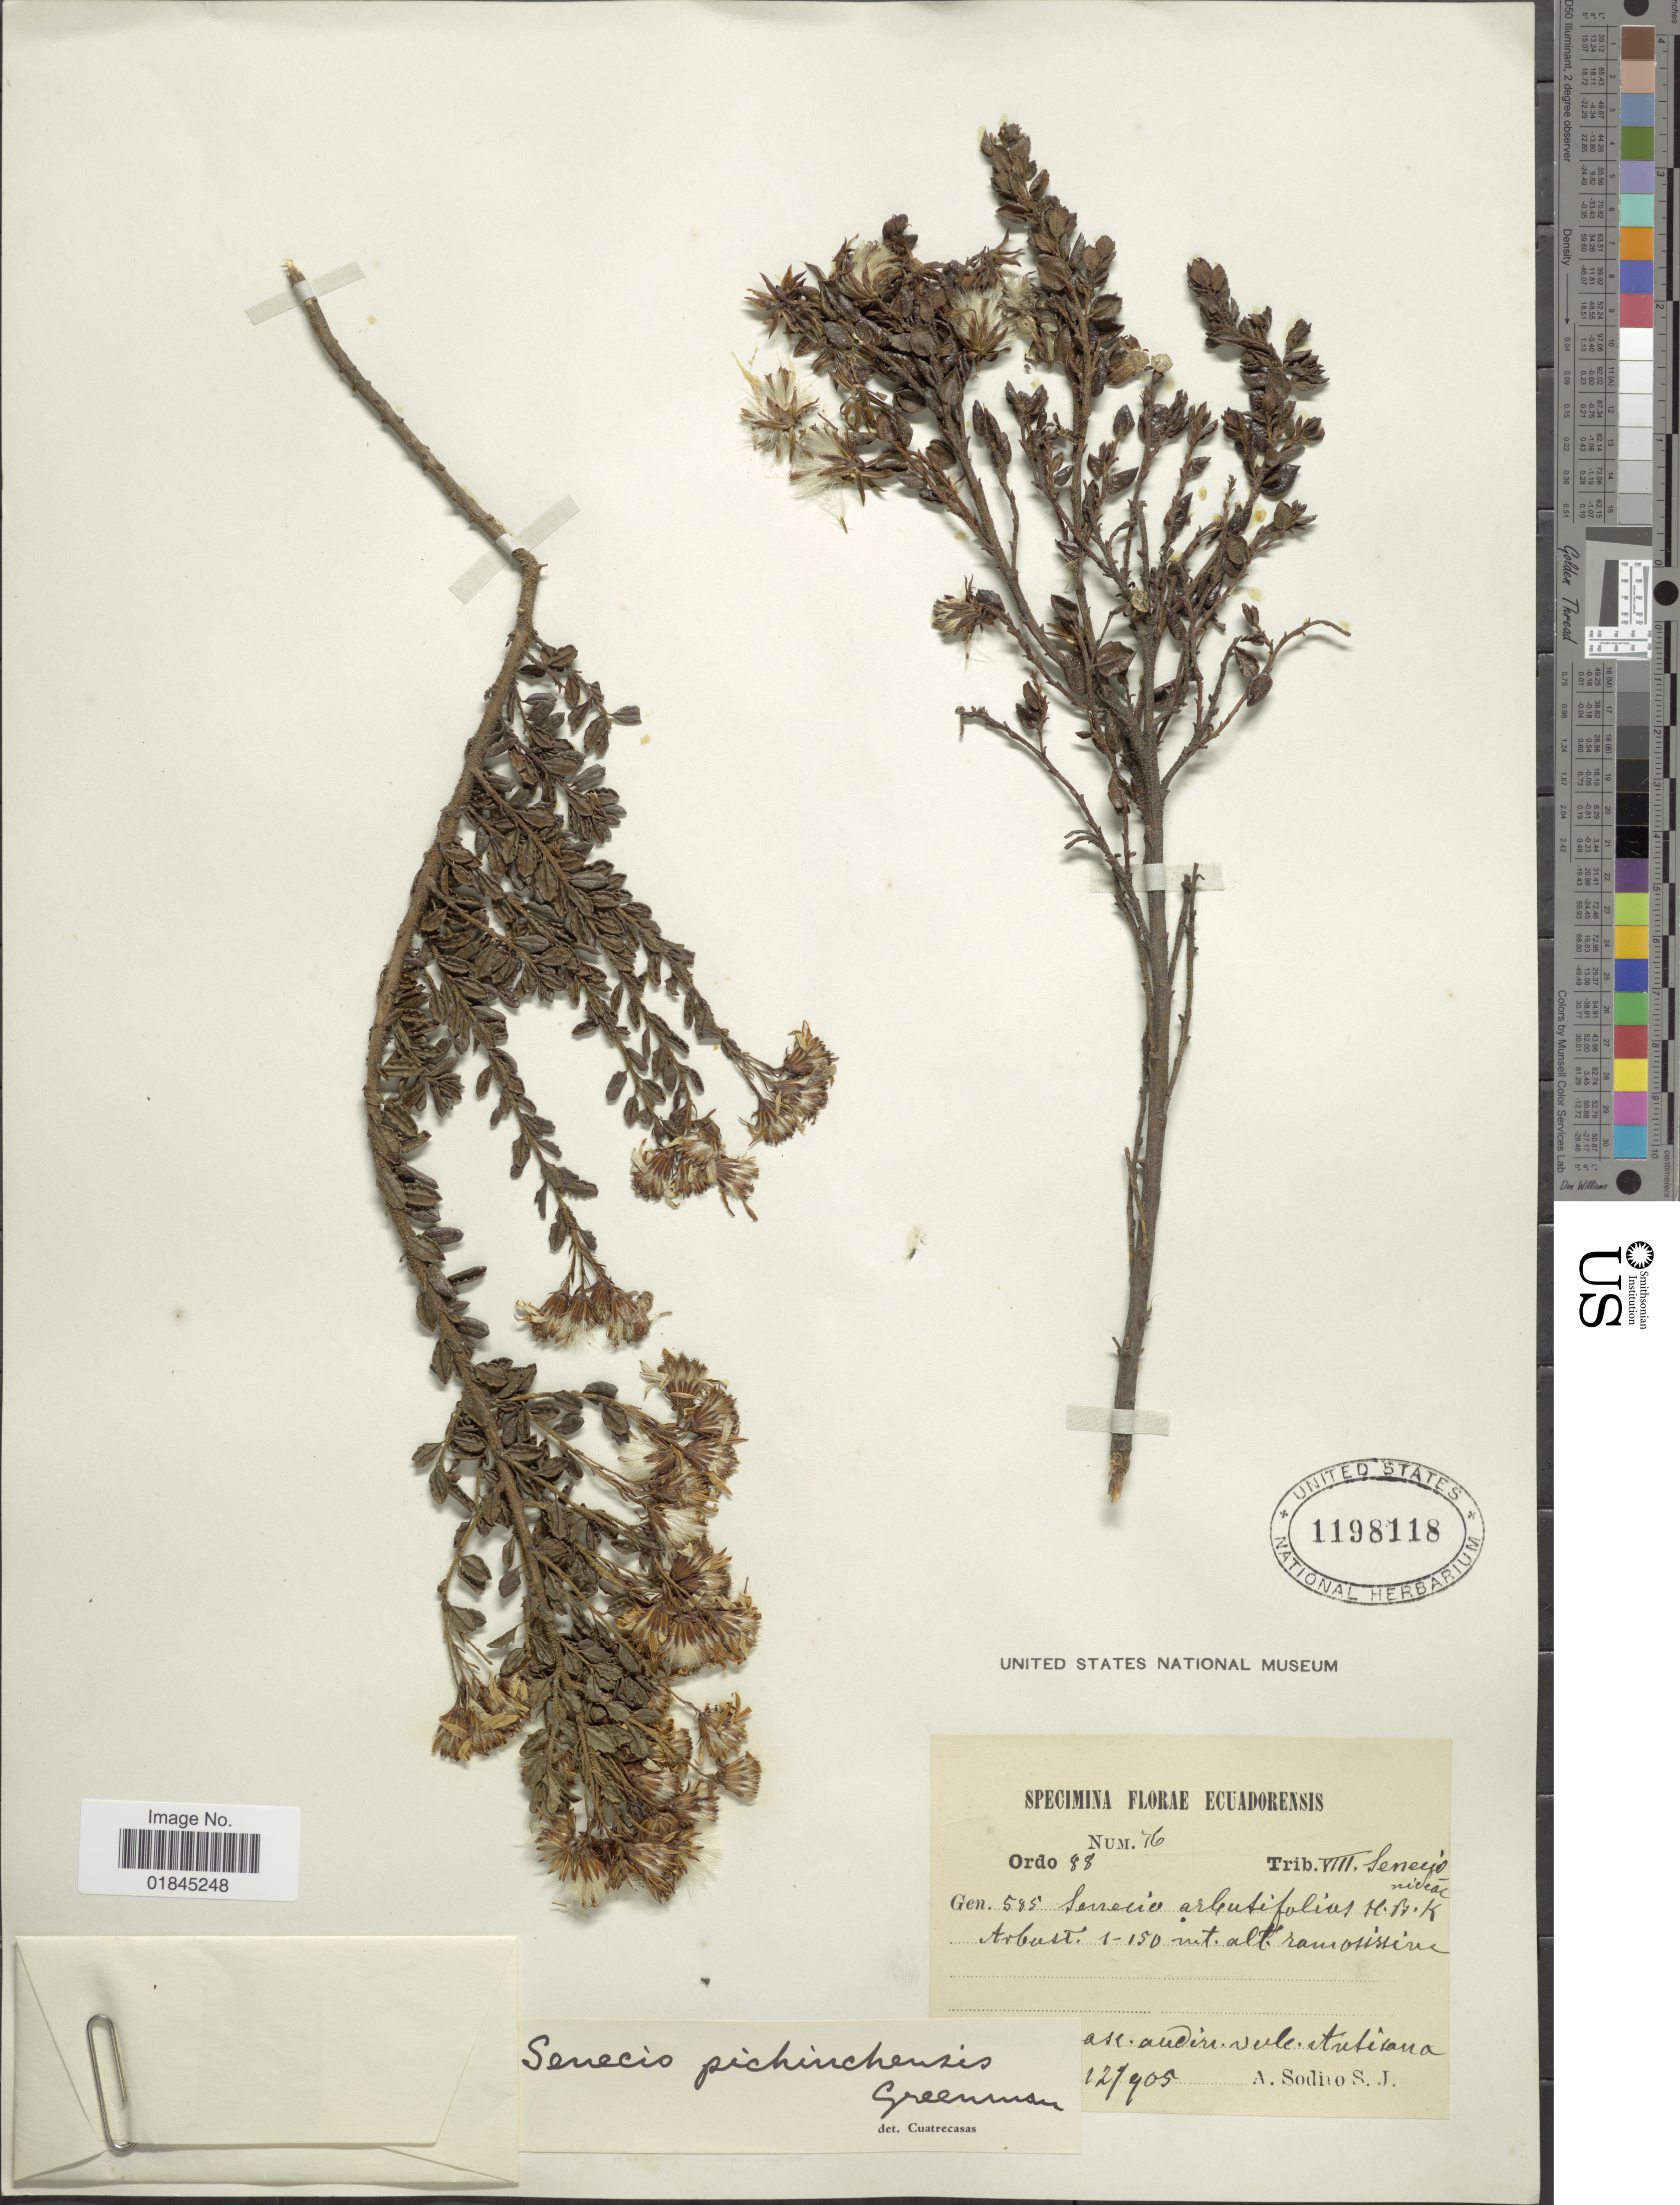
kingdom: Plantae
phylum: Tracheophyta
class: Magnoliopsida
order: Asterales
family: Asteraceae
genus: Pentacalia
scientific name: Pentacalia arbutifolia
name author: (Kunth) Cuatrec.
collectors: A. Sodiro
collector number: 76*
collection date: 1905-12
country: Ecuador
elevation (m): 1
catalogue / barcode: US 1198118